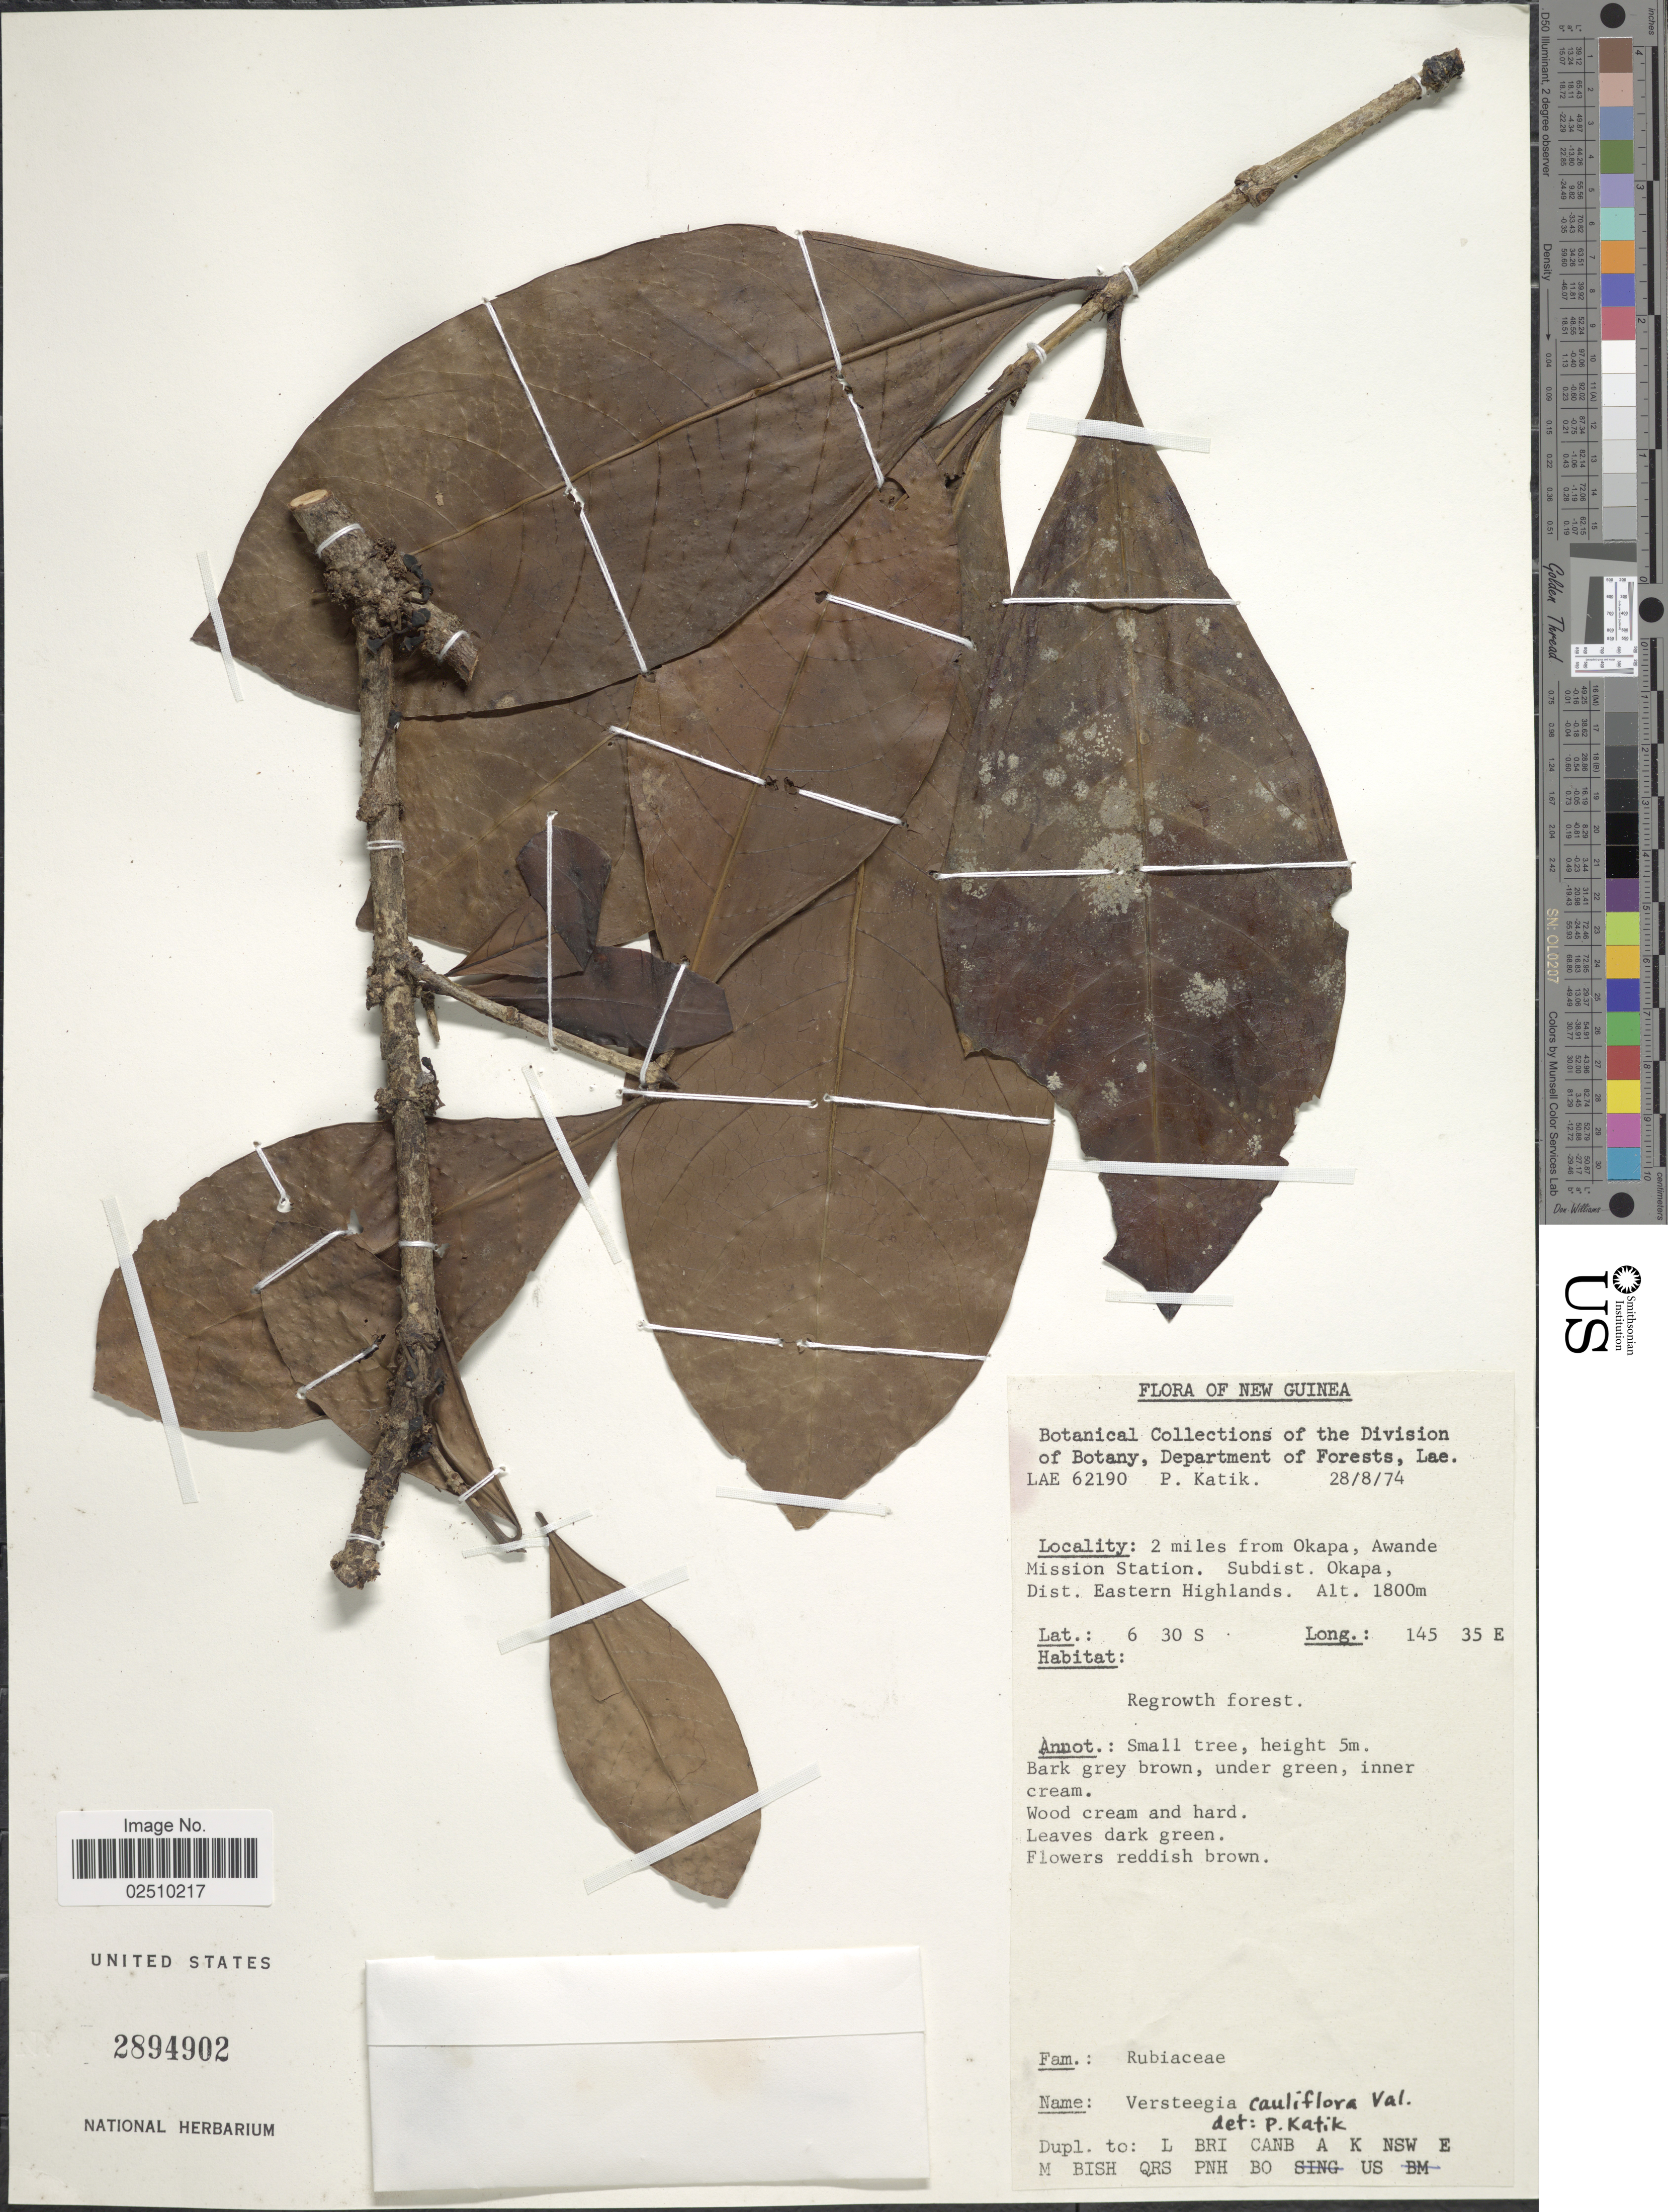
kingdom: Plantae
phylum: Tracheophyta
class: Magnoliopsida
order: Gentianales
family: Rubiaceae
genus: Versteegia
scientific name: Versteegia cauliflora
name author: (K. Schum. & Lauterb.) Valeton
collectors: P. Katik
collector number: LAE62190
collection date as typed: Transcribed d/m/y: 28/8/74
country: Papua New Guinea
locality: New Guinea. 2 miles from Okapa, Awande Mission Station. Subdist. Okapa, Dist. Eastern Highlands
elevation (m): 1800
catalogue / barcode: US 2894902